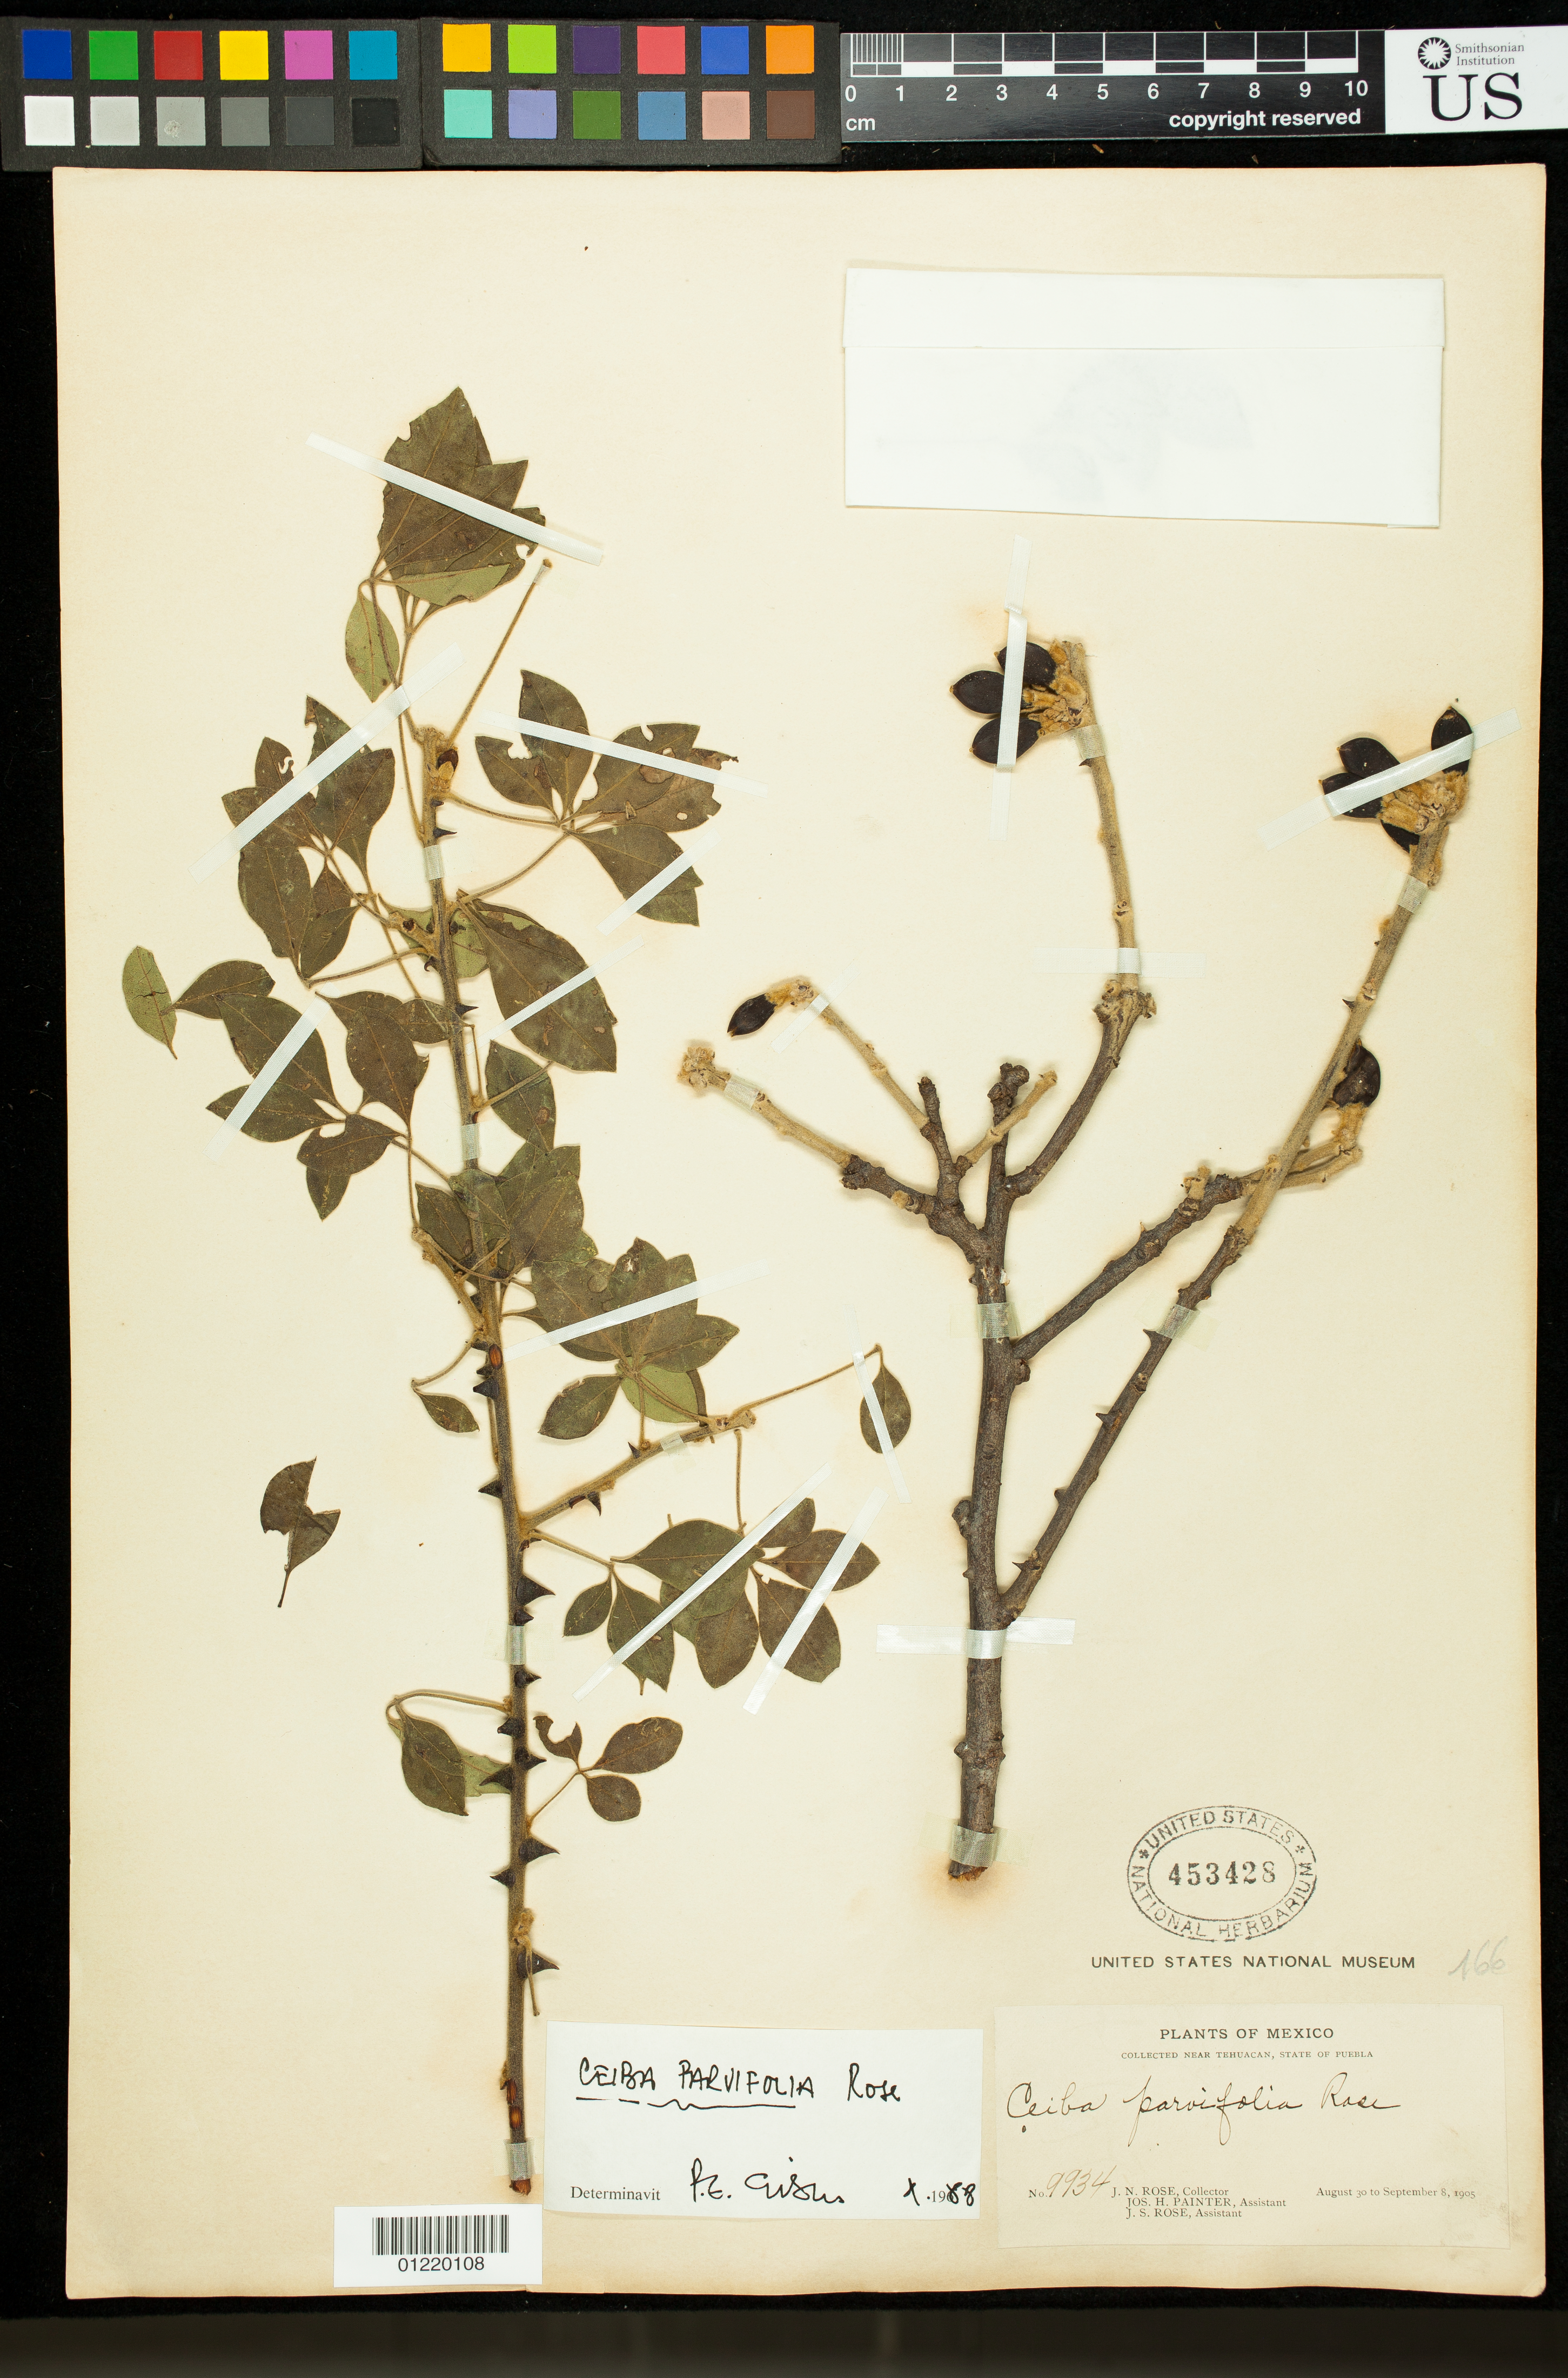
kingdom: Plantae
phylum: Tracheophyta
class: Magnoliopsida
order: Malvales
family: Malvaceae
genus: Ceiba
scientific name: Ceiba parvifolia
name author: Rose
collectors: J. N. Rose, J. H. Painter & J. S. Rose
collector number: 9934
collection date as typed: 1905-08-30/1905-09-08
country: Mexico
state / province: Puebla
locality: near Tehuacan, State of Puebla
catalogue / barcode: US 453428